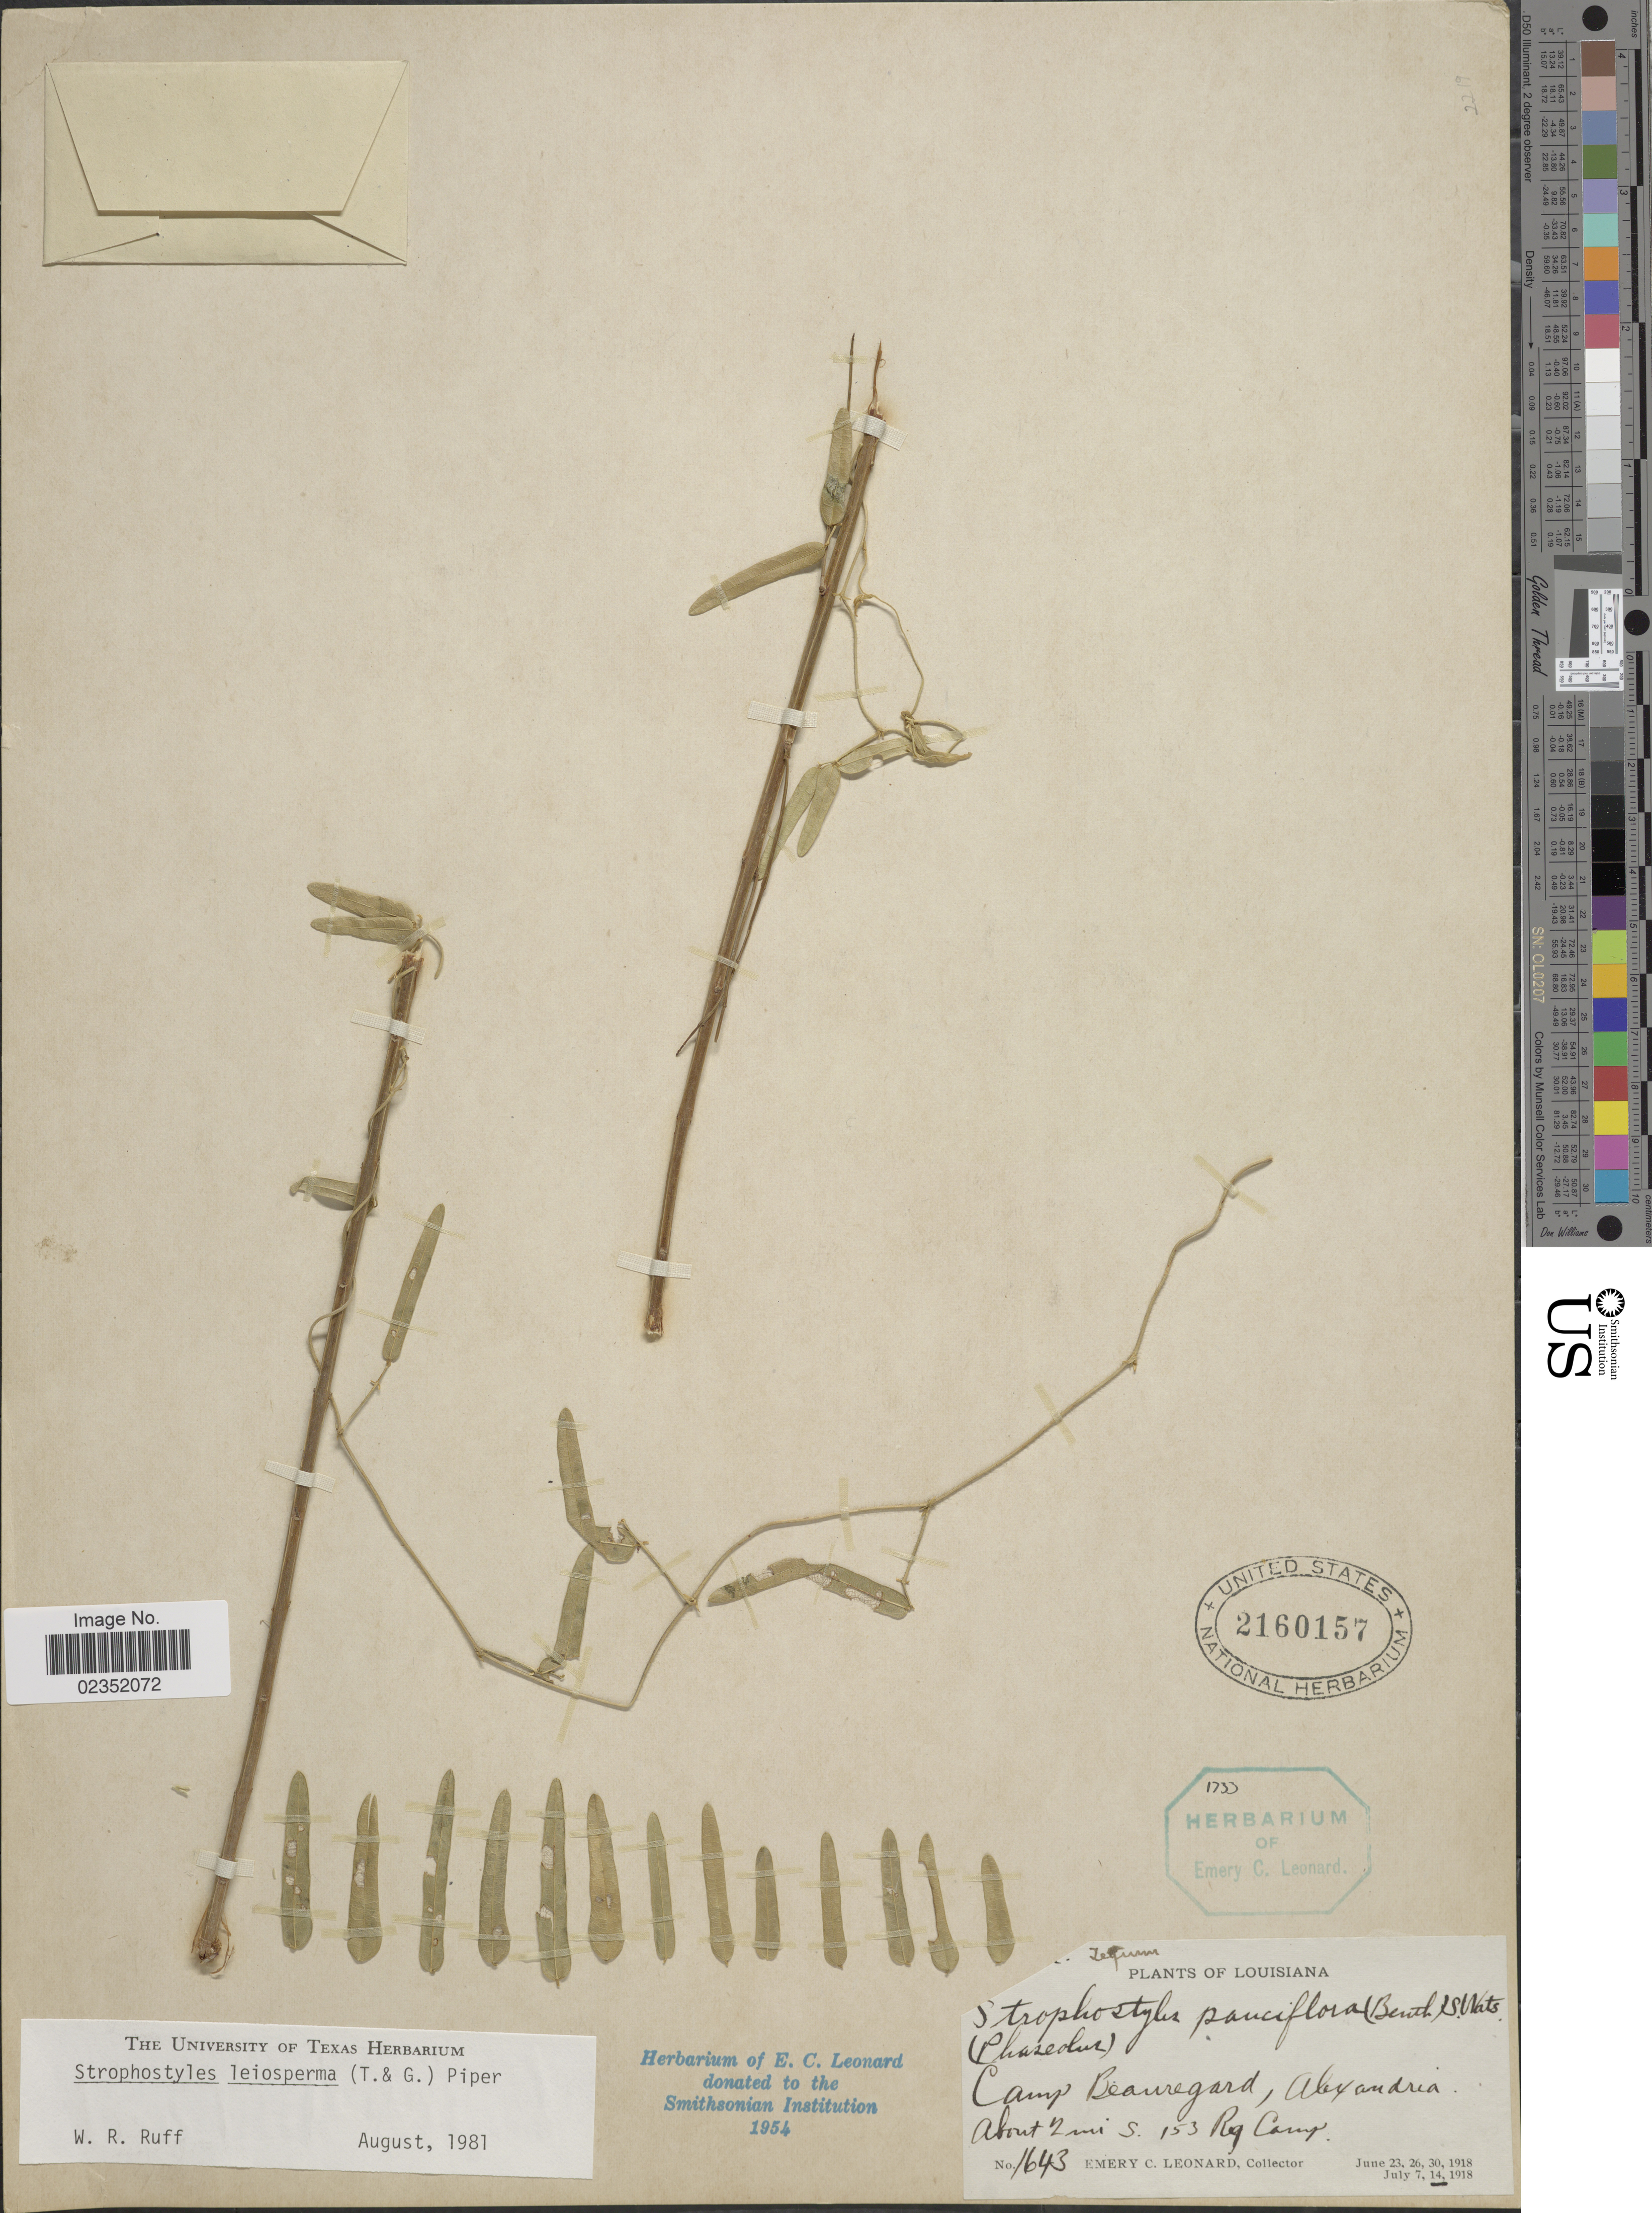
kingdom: Plantae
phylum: Tracheophyta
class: Magnoliopsida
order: Fabales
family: Fabaceae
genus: Strophostyles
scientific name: Strophostyles leiosperma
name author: (Torr. & A. Gray) Piper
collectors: E. C. Leonard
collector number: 1643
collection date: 1918-06-23/1918-07-14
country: United States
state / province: Louisiana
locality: Camp Beauregard, Alexandria, about 2 mi. S. 153 Rg Camp.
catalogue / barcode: US 2160157